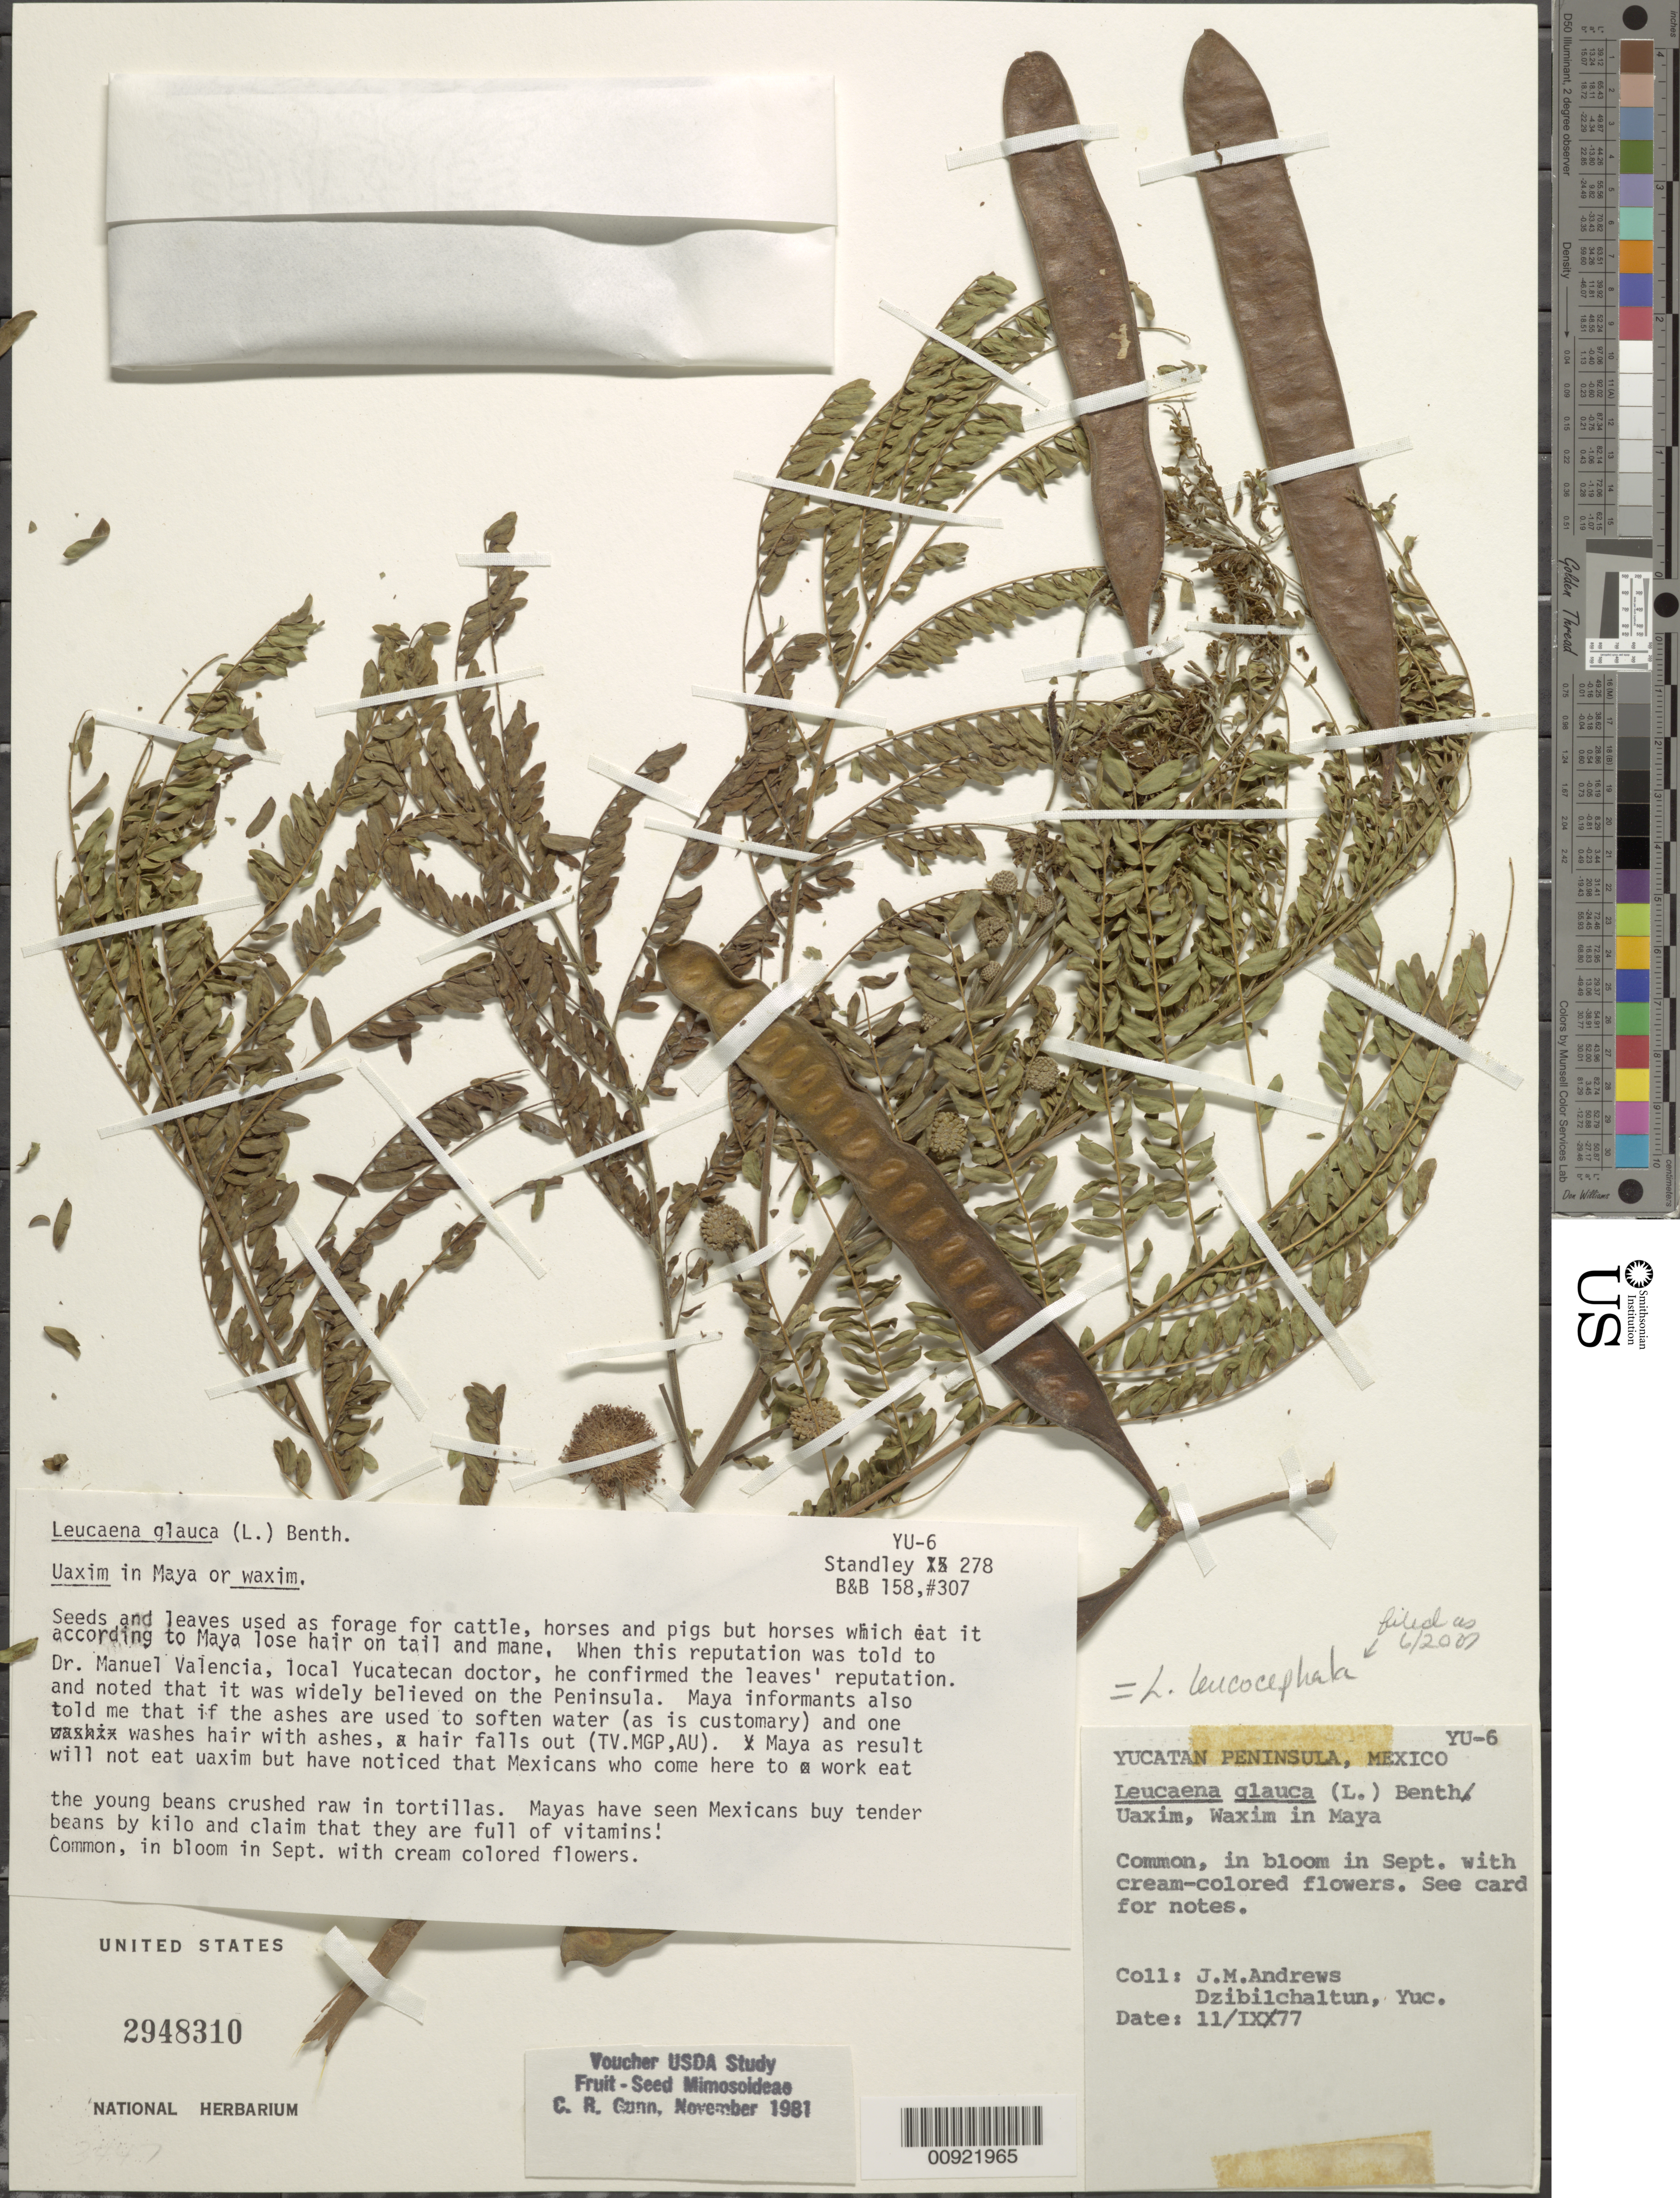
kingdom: Plantae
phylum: Tracheophyta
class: Magnoliopsida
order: Fabales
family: Fabaceae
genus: Leucaena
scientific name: Leucaena leucocephala subsp. leucocephala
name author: (Lam.) de Wit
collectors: J. M. Andrews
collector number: YU-6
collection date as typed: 11 Sep 1977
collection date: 1977-09-11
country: Mexico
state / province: Yucatán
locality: Dzibilchaltun, Yuc.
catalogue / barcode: US 2948310